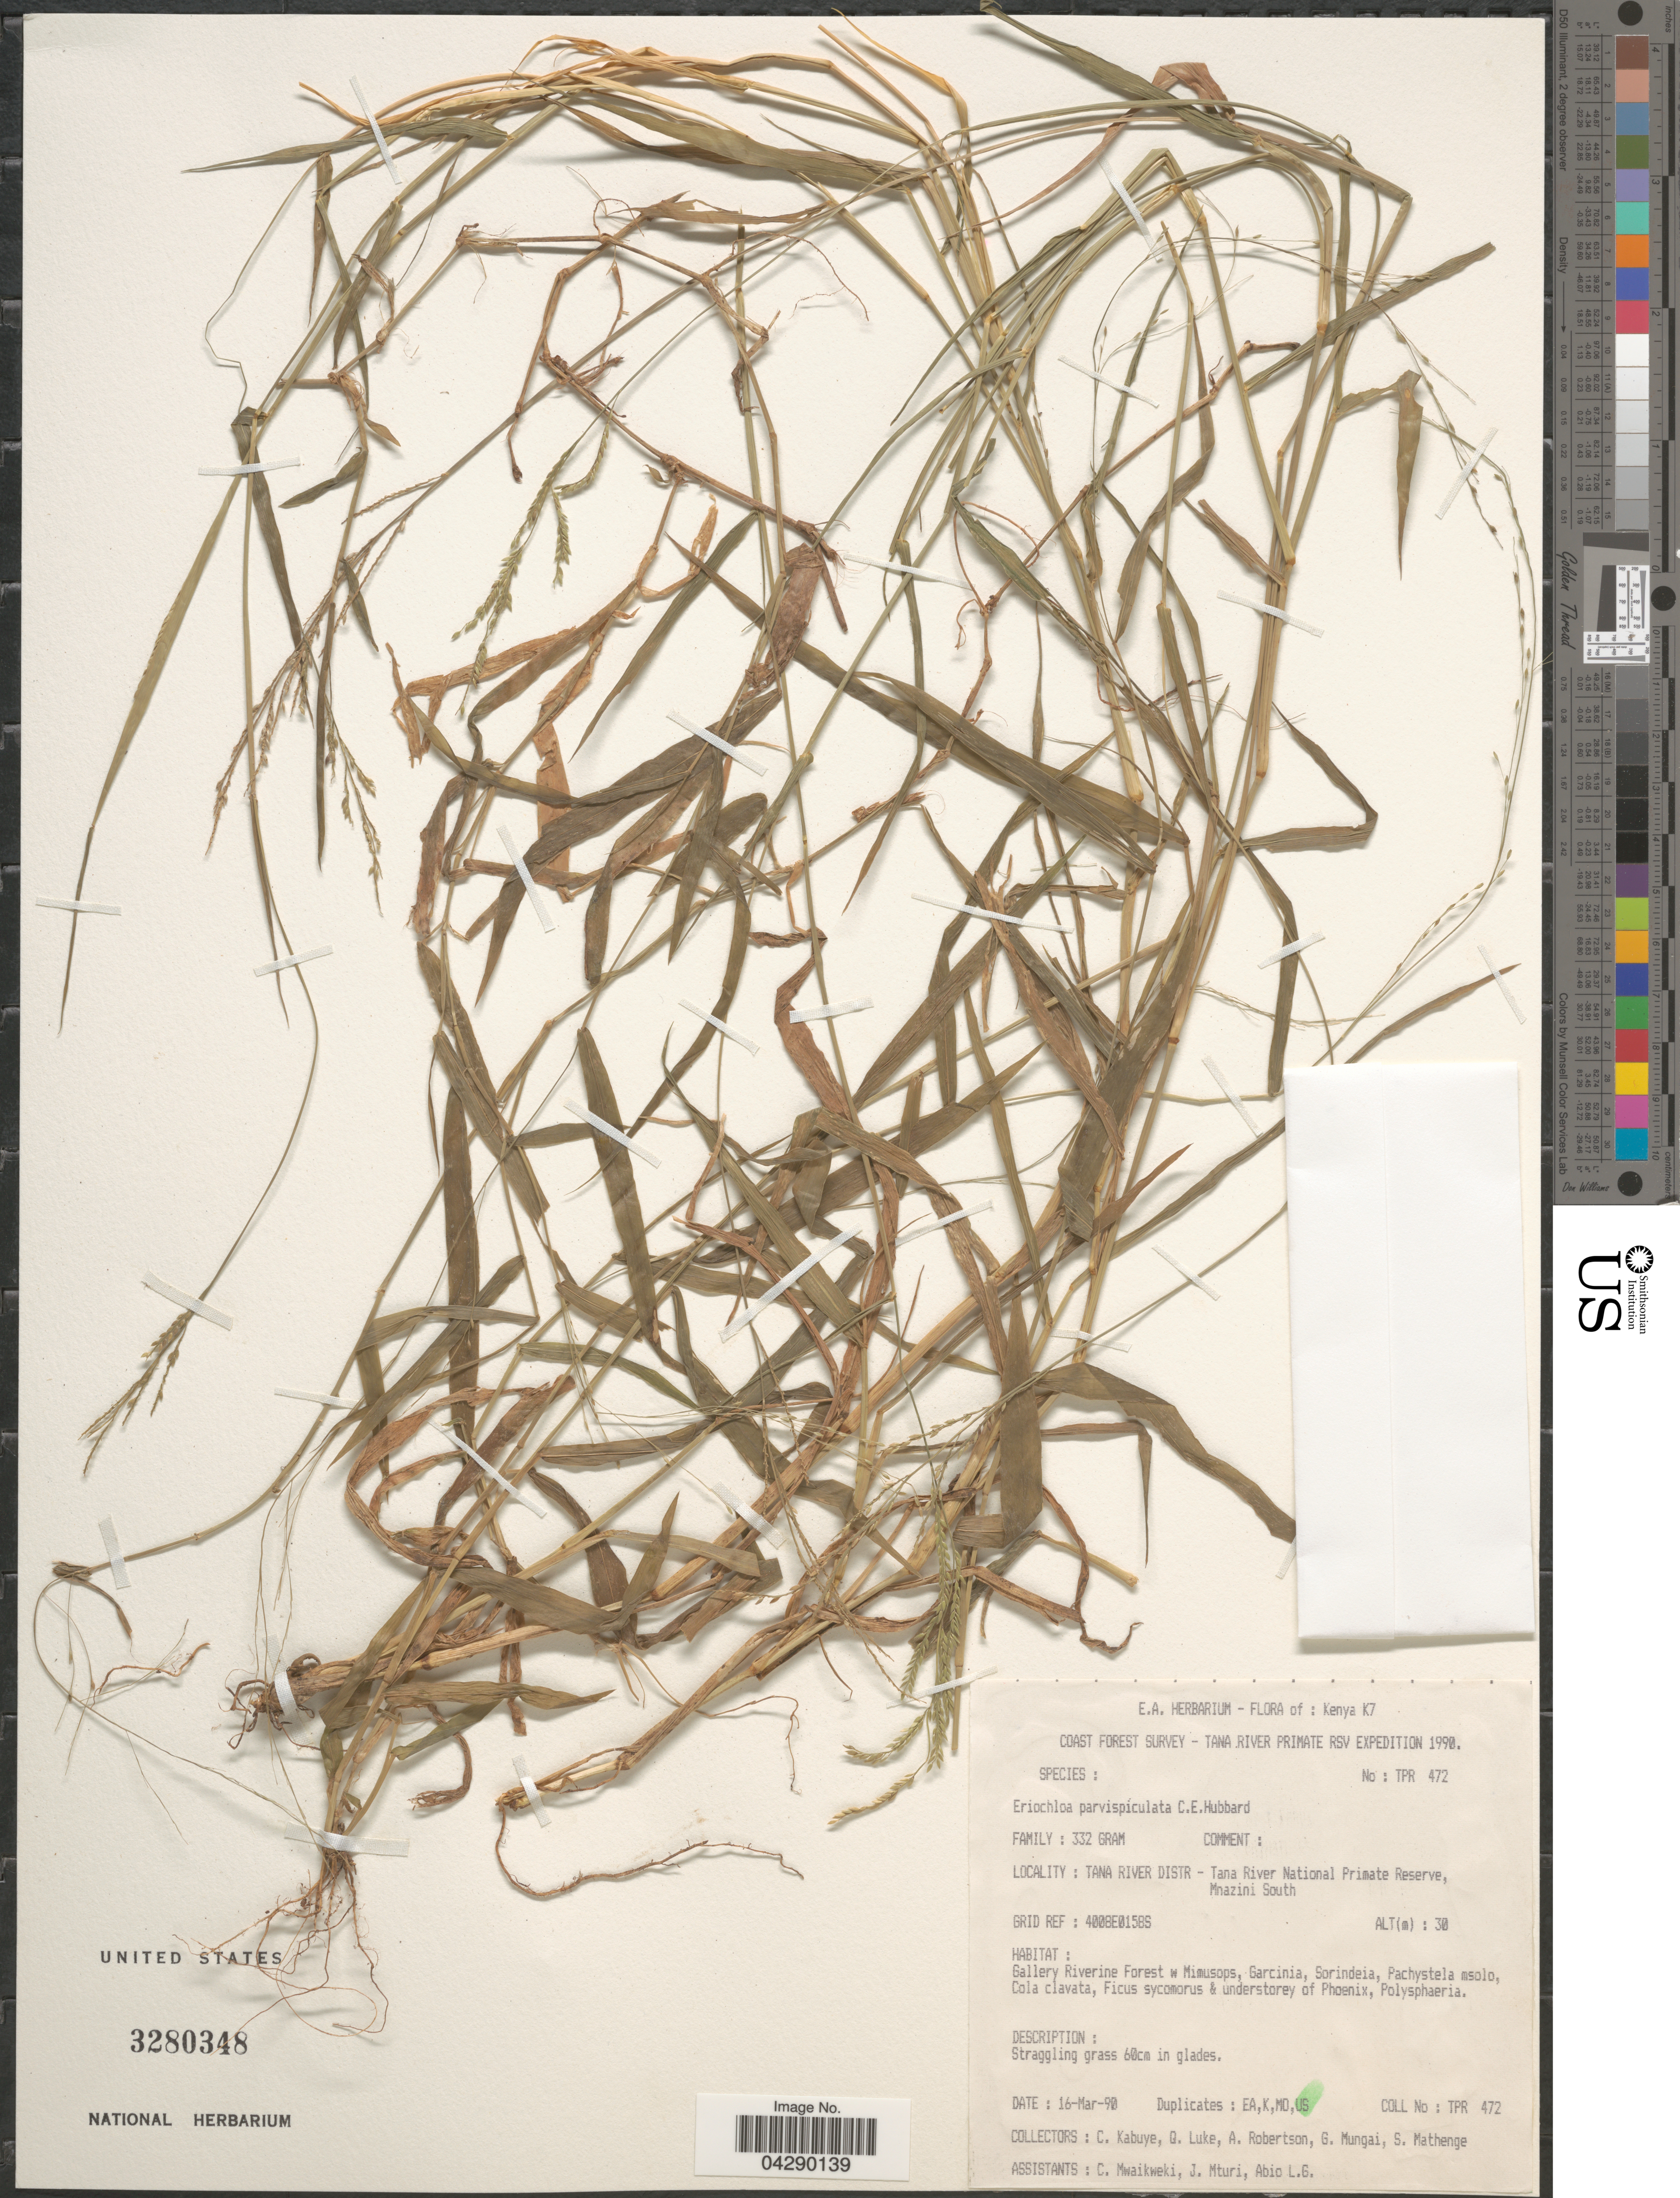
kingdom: Plantae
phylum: Tracheophyta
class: Liliopsida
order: Poales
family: Poaceae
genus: Eriochloa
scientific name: Eriochloa parvispiculata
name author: C. E. Hubb.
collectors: C. Kabuye, Q. Luke, A. Robertson, G. Mungai & S. Mathenge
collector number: TPR472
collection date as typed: Transcribed d/m/y: 16/3/90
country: Kenya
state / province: Tana River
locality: Kenya K7. Coast Forest Survey - Tana River Primate RSV Expedition 1990. Tana River Distr - Tana River National Primate Reserve, Mnazini South. Grid Ref: 4008E015BS.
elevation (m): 30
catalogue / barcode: US 3280348